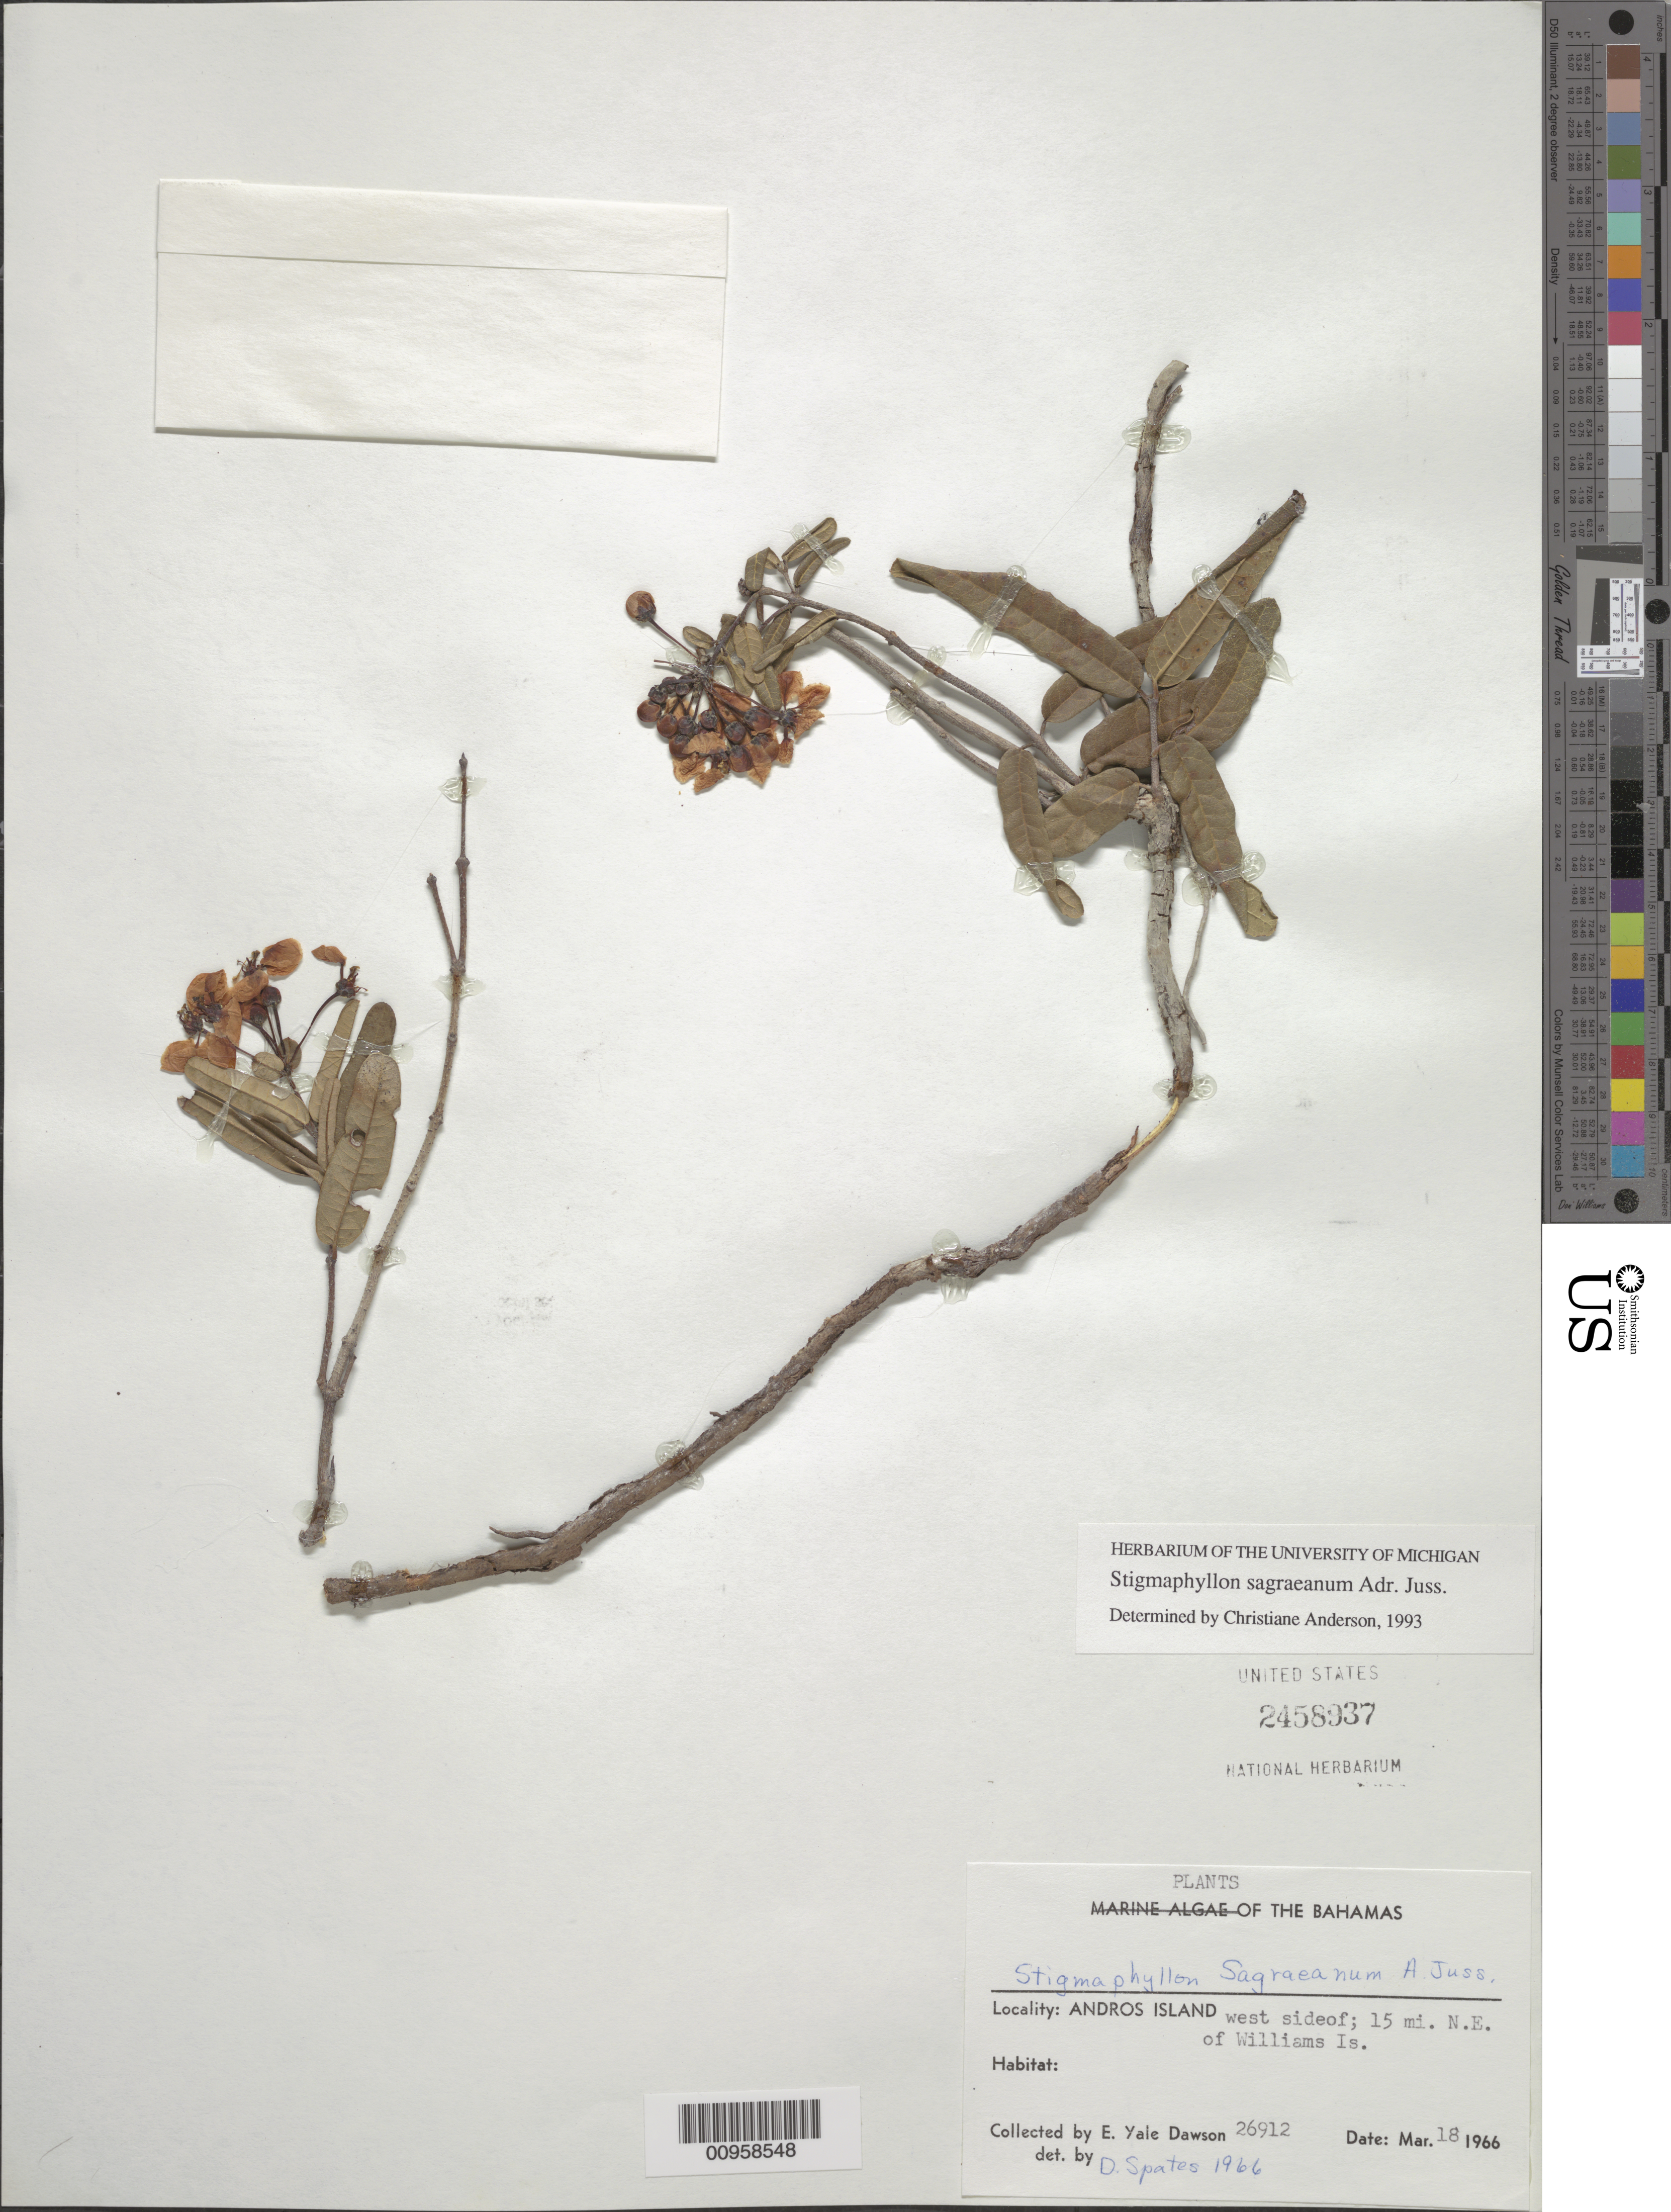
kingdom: Plantae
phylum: Tracheophyta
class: Magnoliopsida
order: Malpighiales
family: Malpighiaceae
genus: Stigmaphyllon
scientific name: Stigmaphyllon sagraeanum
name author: Juss.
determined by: Anderson, C.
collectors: E. Y. Dawson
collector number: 26912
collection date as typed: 18 Mar 1966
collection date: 1966-03-18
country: Bahamas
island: Andros Island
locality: West side of Island; 15 mi NE of Williams Island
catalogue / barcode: US 2458937